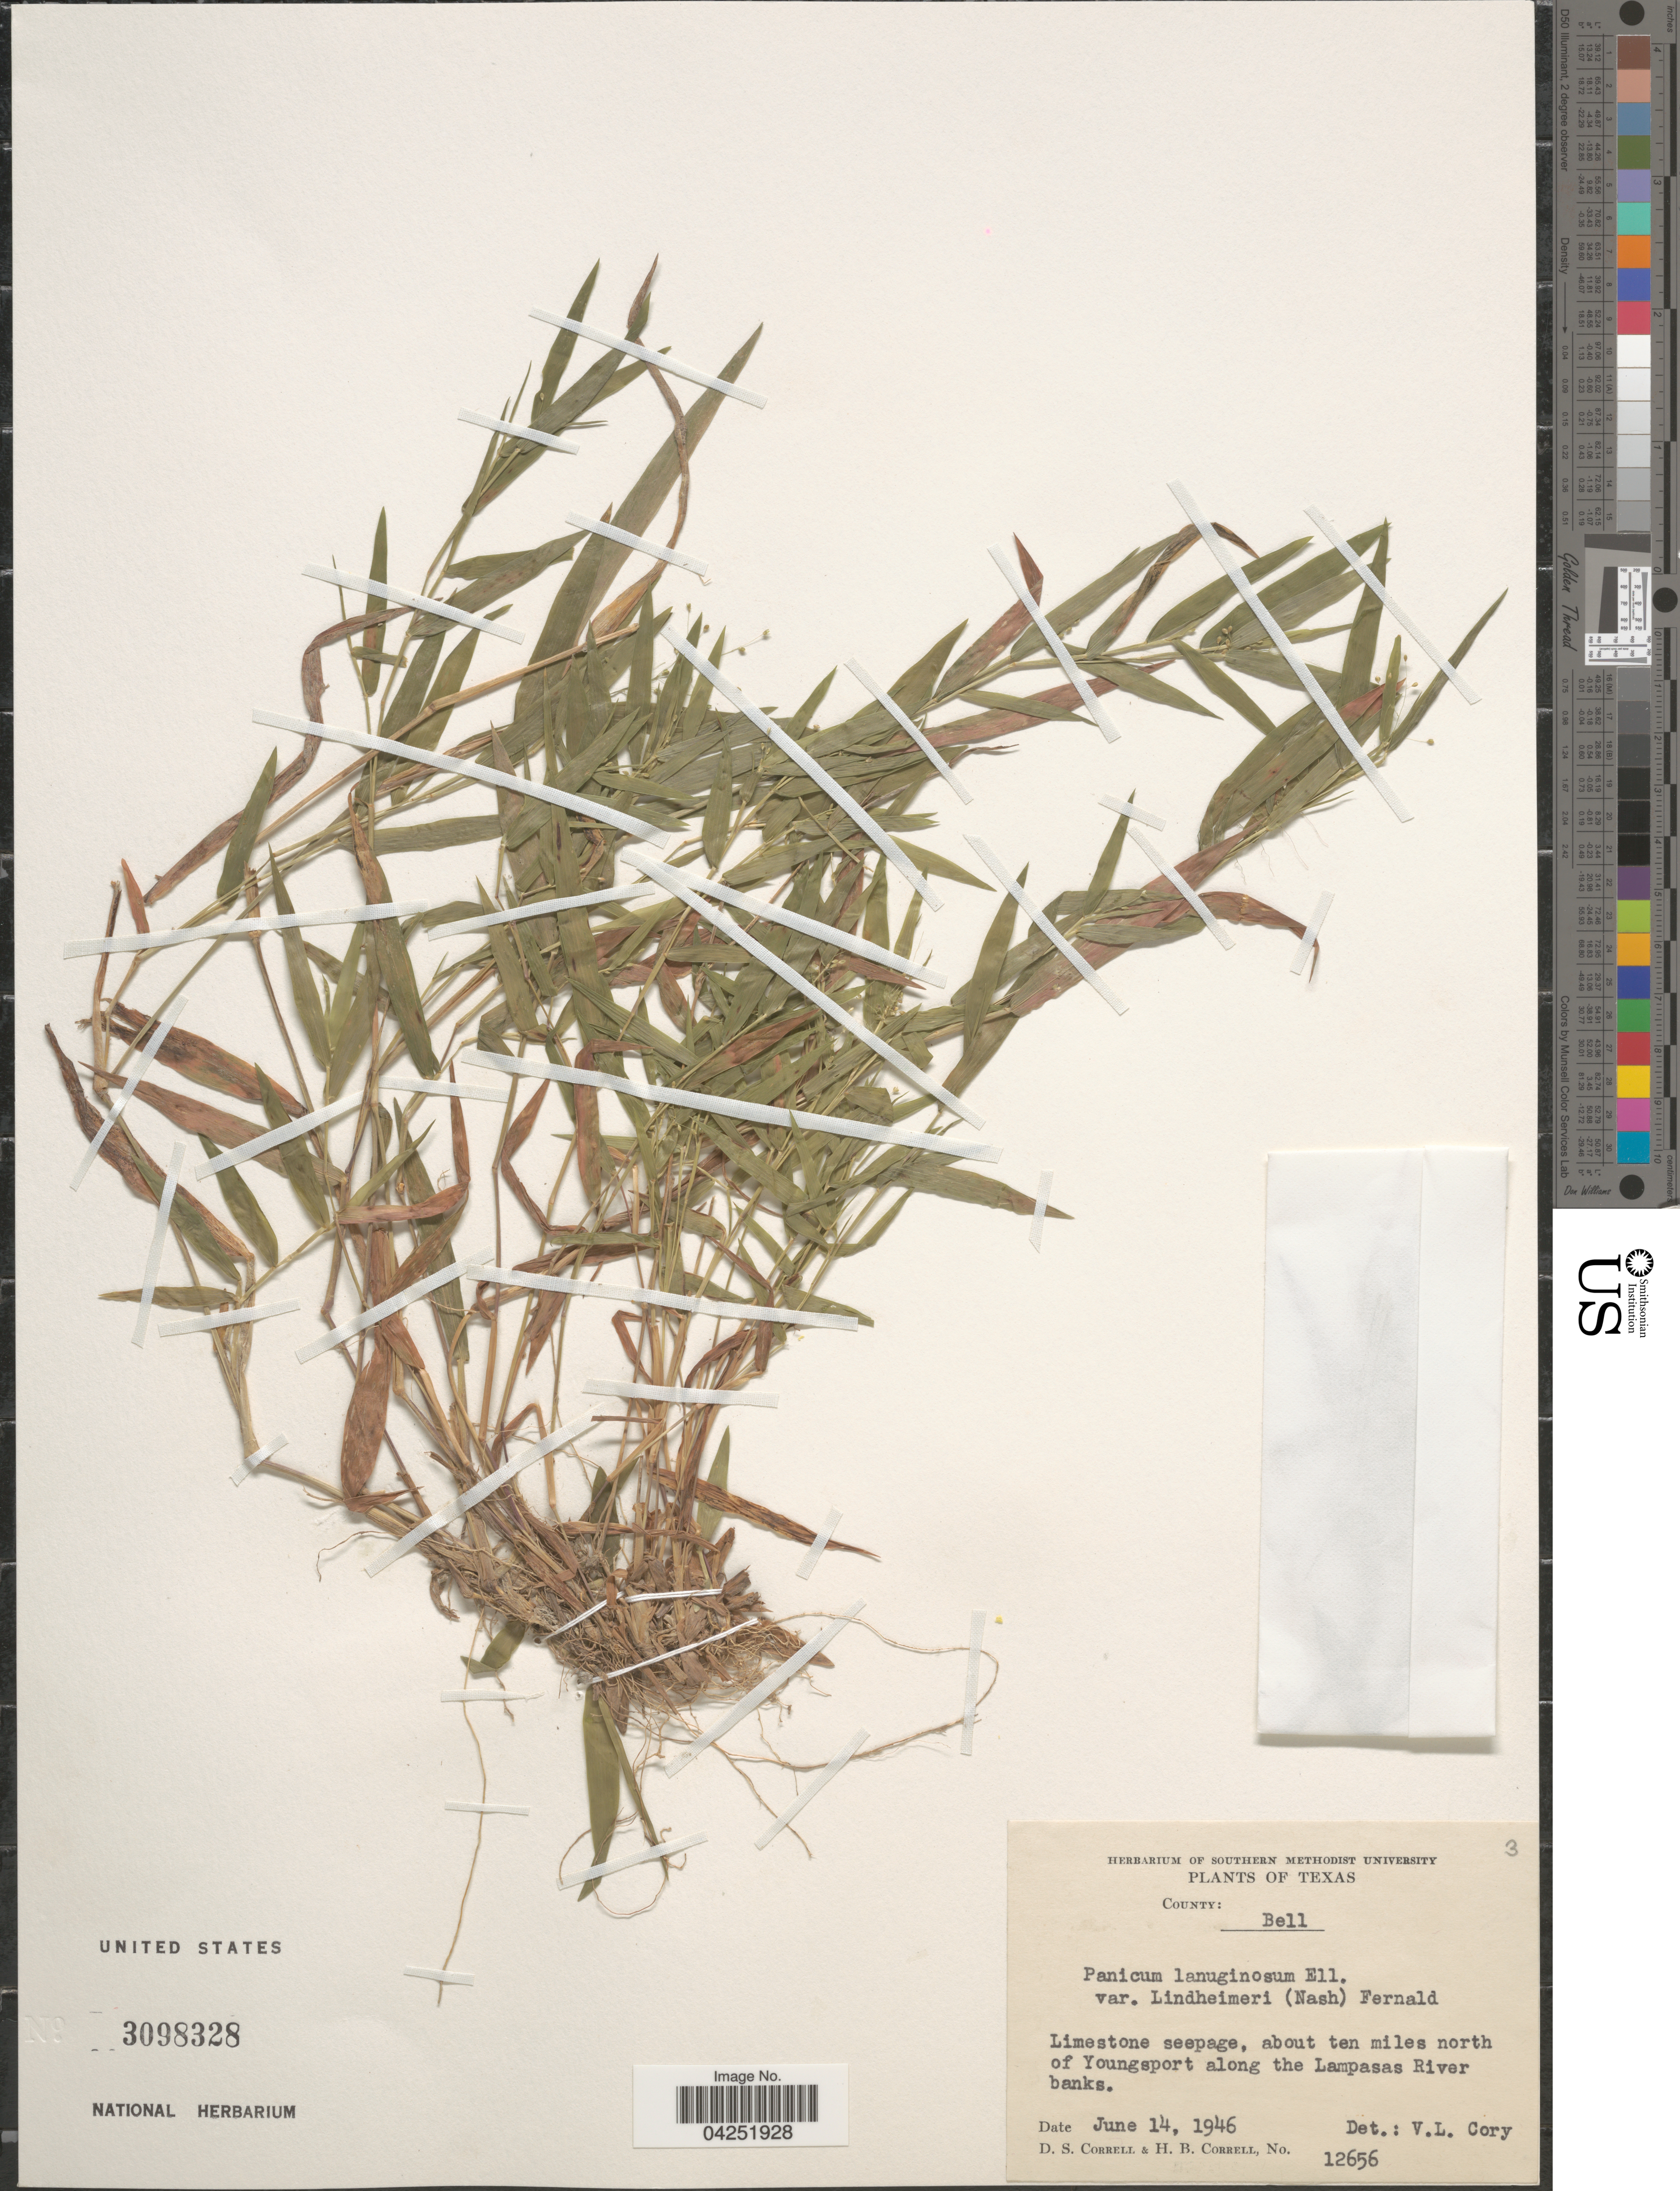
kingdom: Plantae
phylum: Tracheophyta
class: Liliopsida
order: Poales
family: Poaceae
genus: Dichanthelium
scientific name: Dichanthelium acuminatum var. lindheimeri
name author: (Nash) Gould & C.A. Clark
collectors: D. S. Correll & H. Correll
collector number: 12656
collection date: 1946-06-14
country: United States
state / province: Texas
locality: County: Bell. Limestone seepage, about ten miles north of Youngsport along the Lampasas River banks.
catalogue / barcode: US 3098328